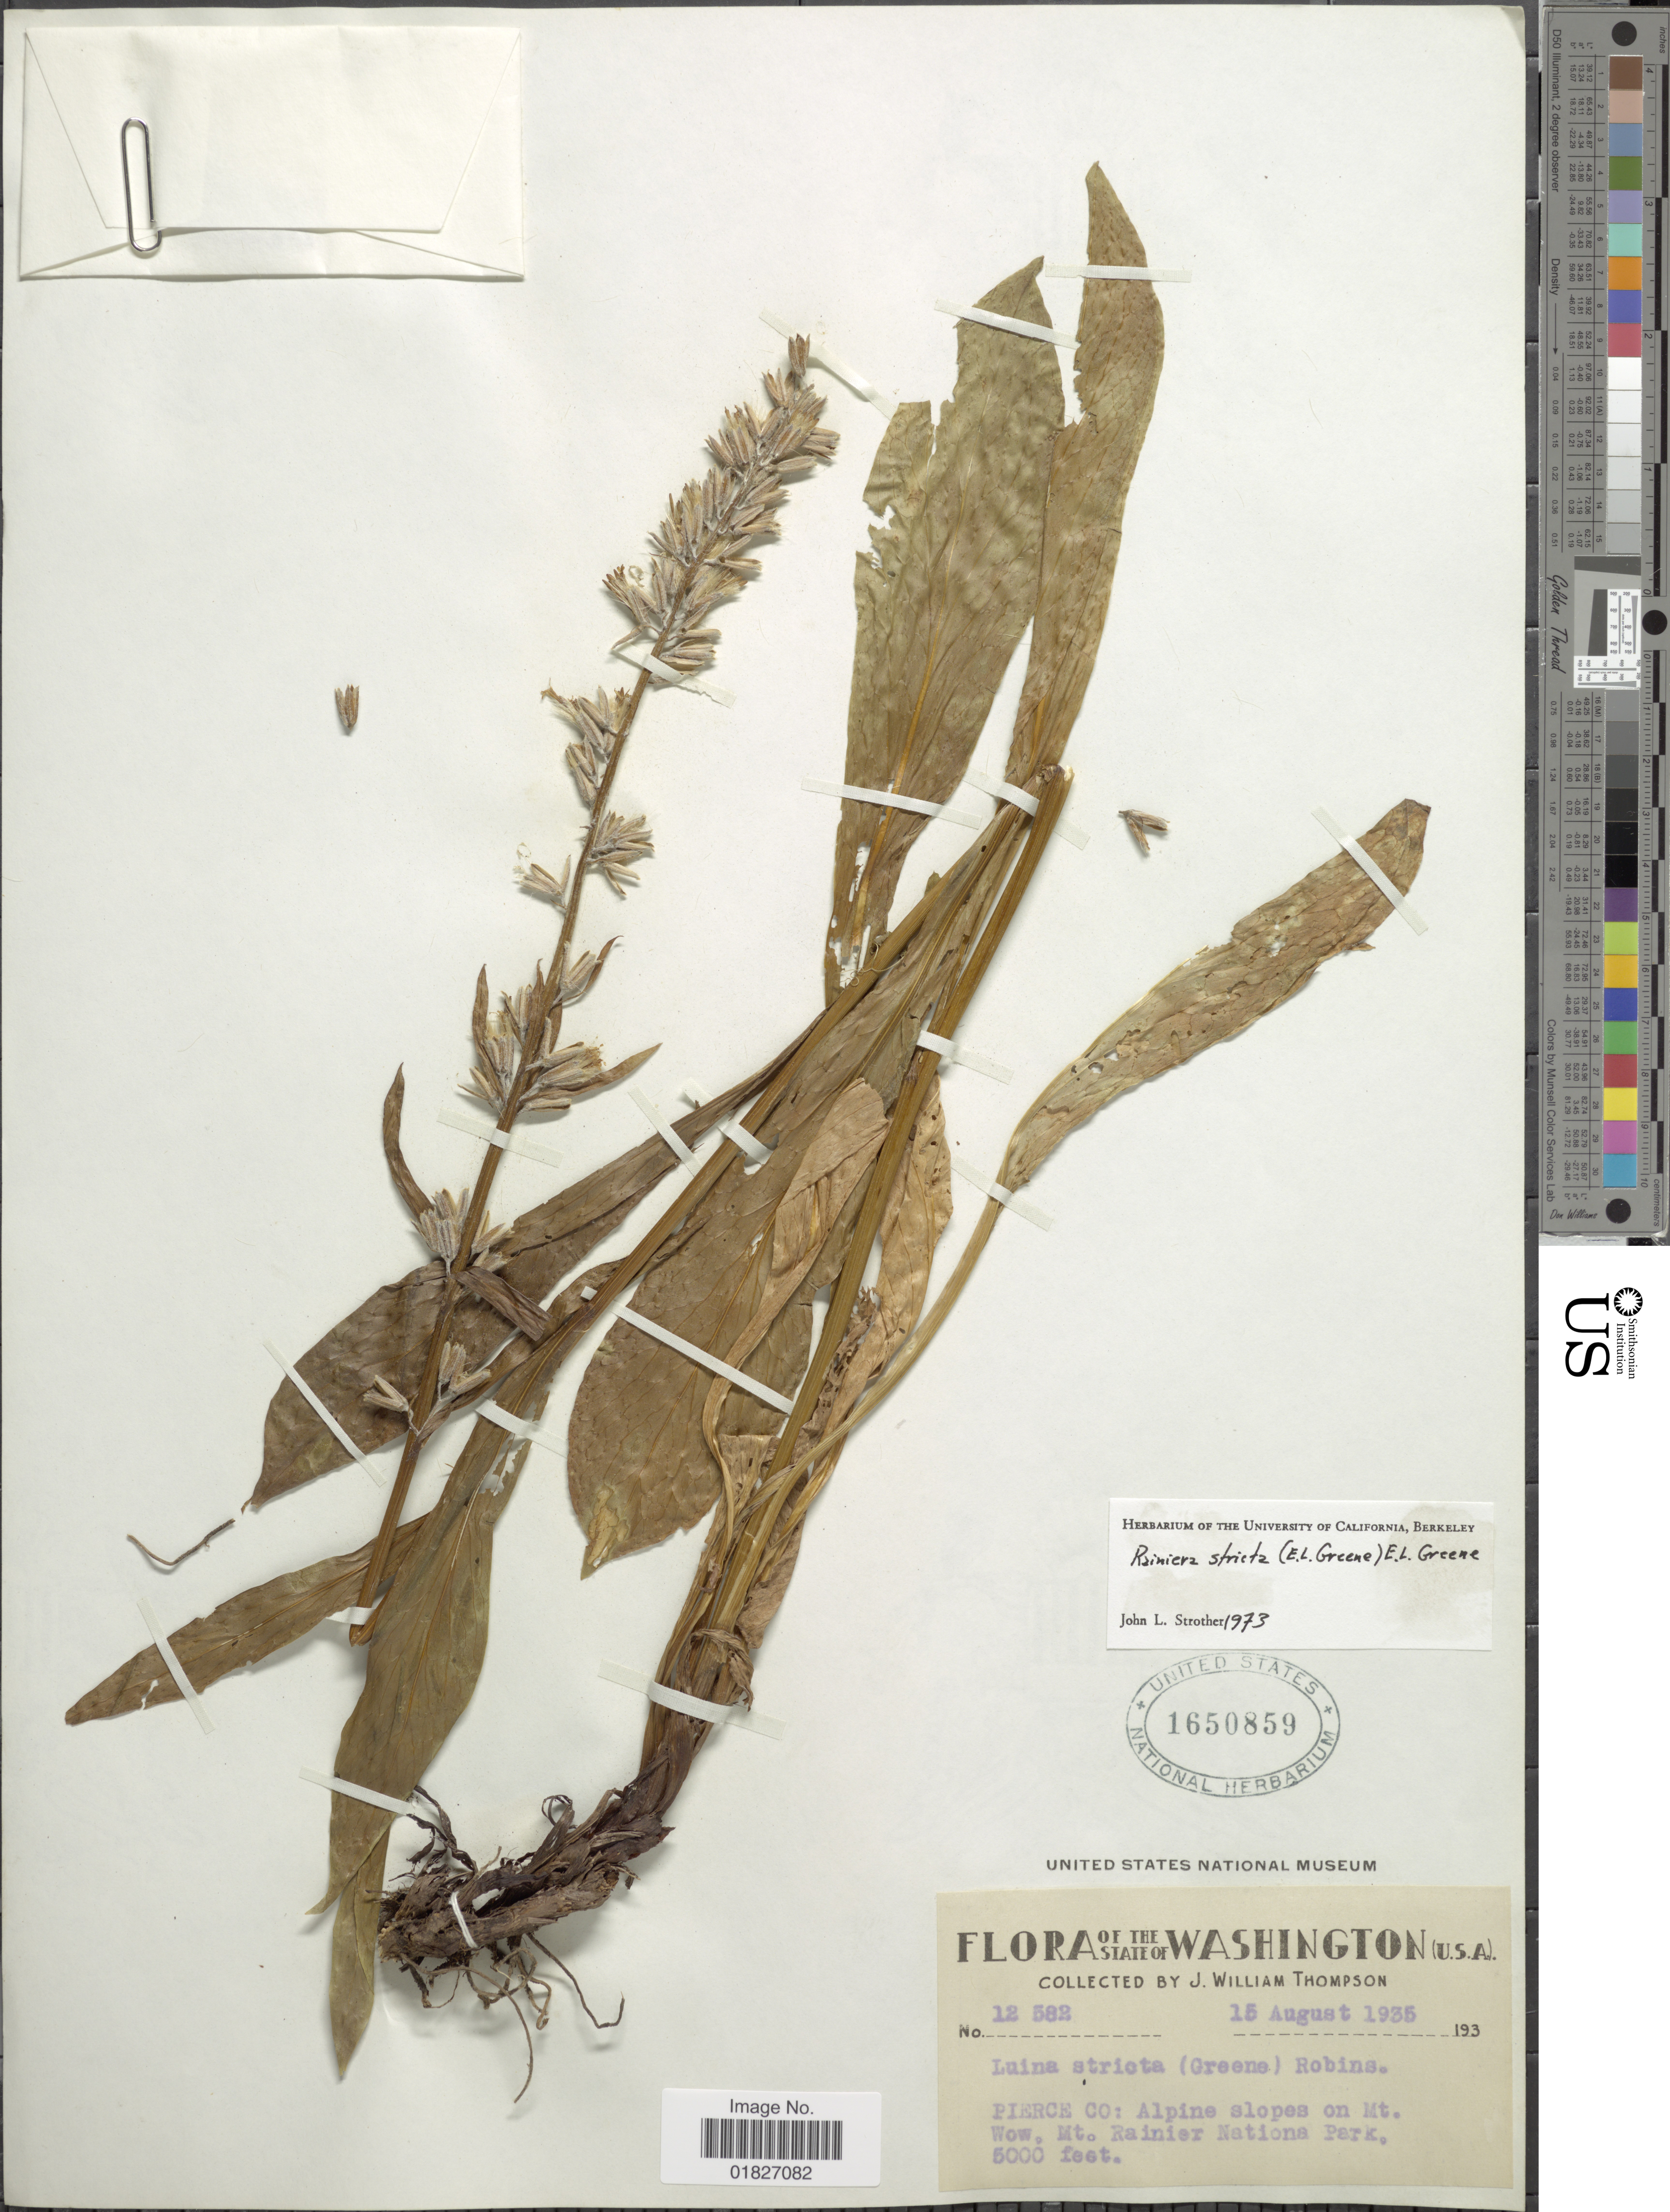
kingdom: Plantae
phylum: Tracheophyta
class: Magnoliopsida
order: Asterales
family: Asteraceae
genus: Prenanthes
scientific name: Prenanthes stricta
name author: Greene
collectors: J. W. Thompson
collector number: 12582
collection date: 1935-08-15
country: United States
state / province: Washington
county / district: Pierce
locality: Pierce Co, slopes on Mt. Wow, Mt. Rainier National Park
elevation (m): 1524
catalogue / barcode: US 1650859